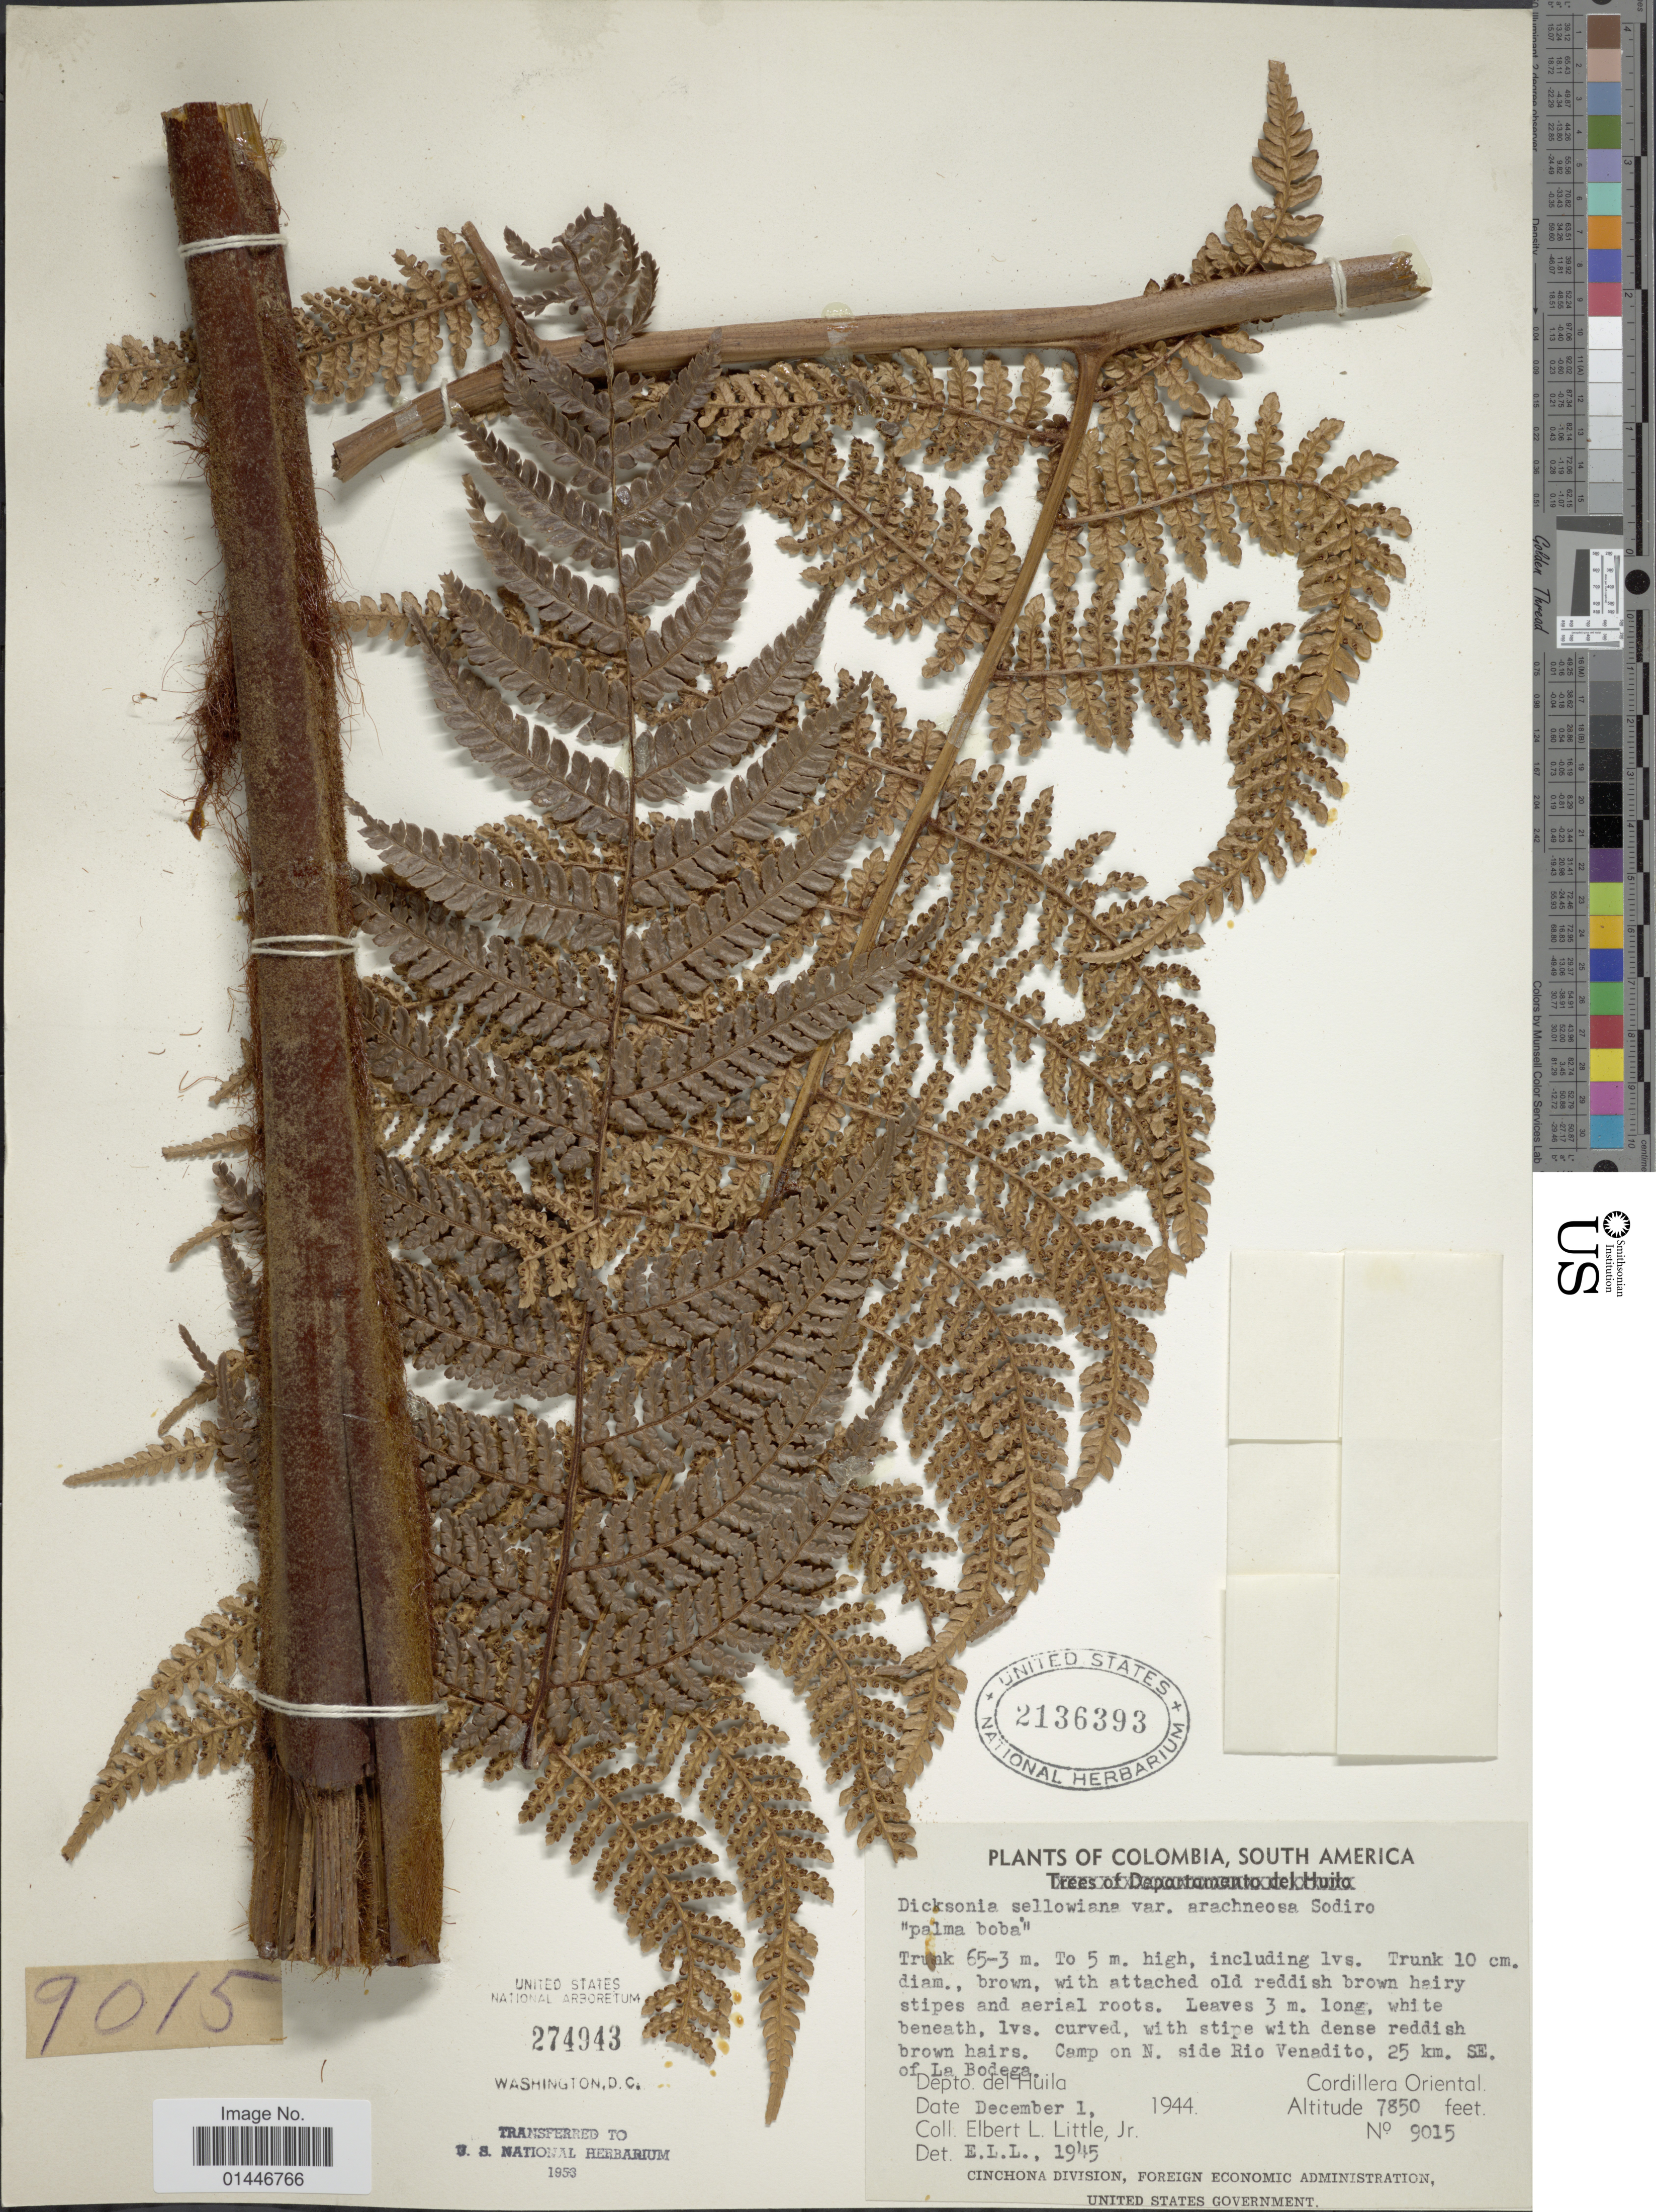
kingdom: Plantae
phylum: Tracheophyta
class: Polypodiopsida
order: Cyatheales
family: Dicksoniaceae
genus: Dicksonia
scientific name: Dicksonia karsteniana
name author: Klotzsch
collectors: E. L. Little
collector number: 9015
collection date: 1944-12-01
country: Colombia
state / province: Huila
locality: South America, Camp on N side Rio Venadito, 25 km SE of La Bodega, Cordillera Oriental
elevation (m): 2393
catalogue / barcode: US 2136393